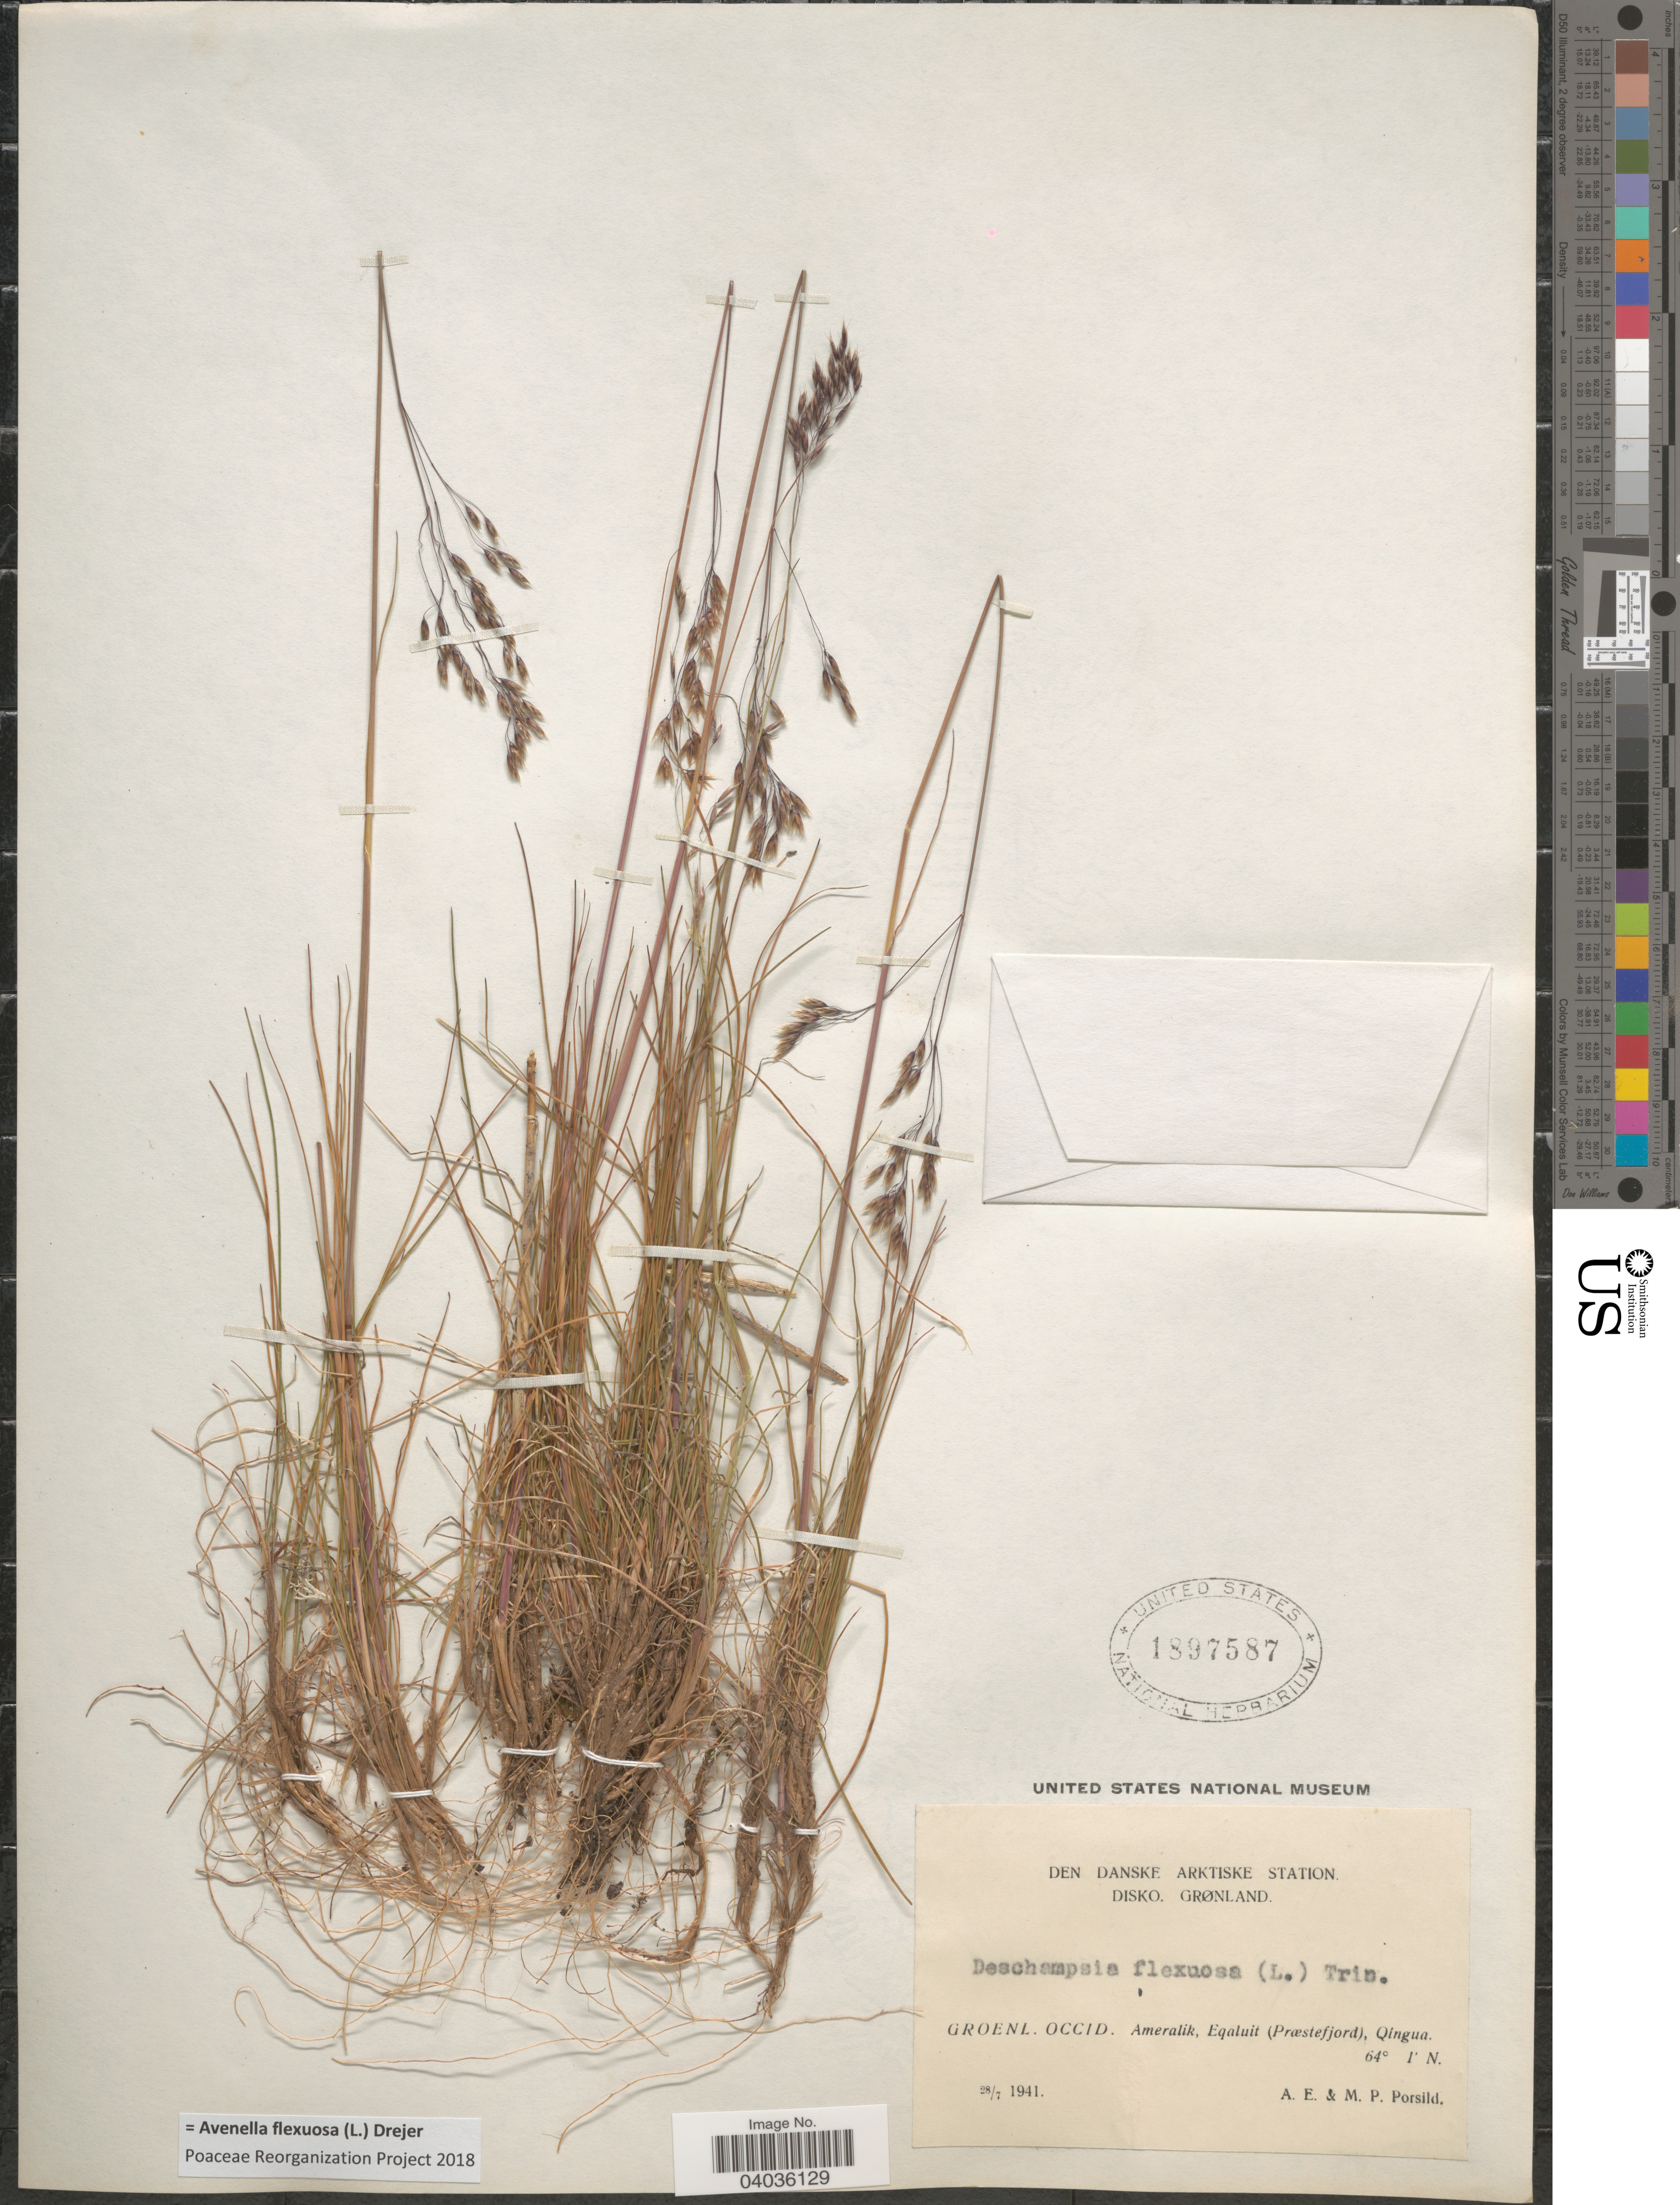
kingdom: Plantae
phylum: Tracheophyta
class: Liliopsida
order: Poales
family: Poaceae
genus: Avenella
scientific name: Avenella flexuosa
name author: (L.) Drejer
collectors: A. E. Porsild & M. P. Porsild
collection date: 1941-07-28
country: Greenland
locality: Den Danske Arktiske Station, Disko, Grønland. Groenl. Occid. Ameralik, Eqaluit (Præstefjord), Qingua.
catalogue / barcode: US 1897587